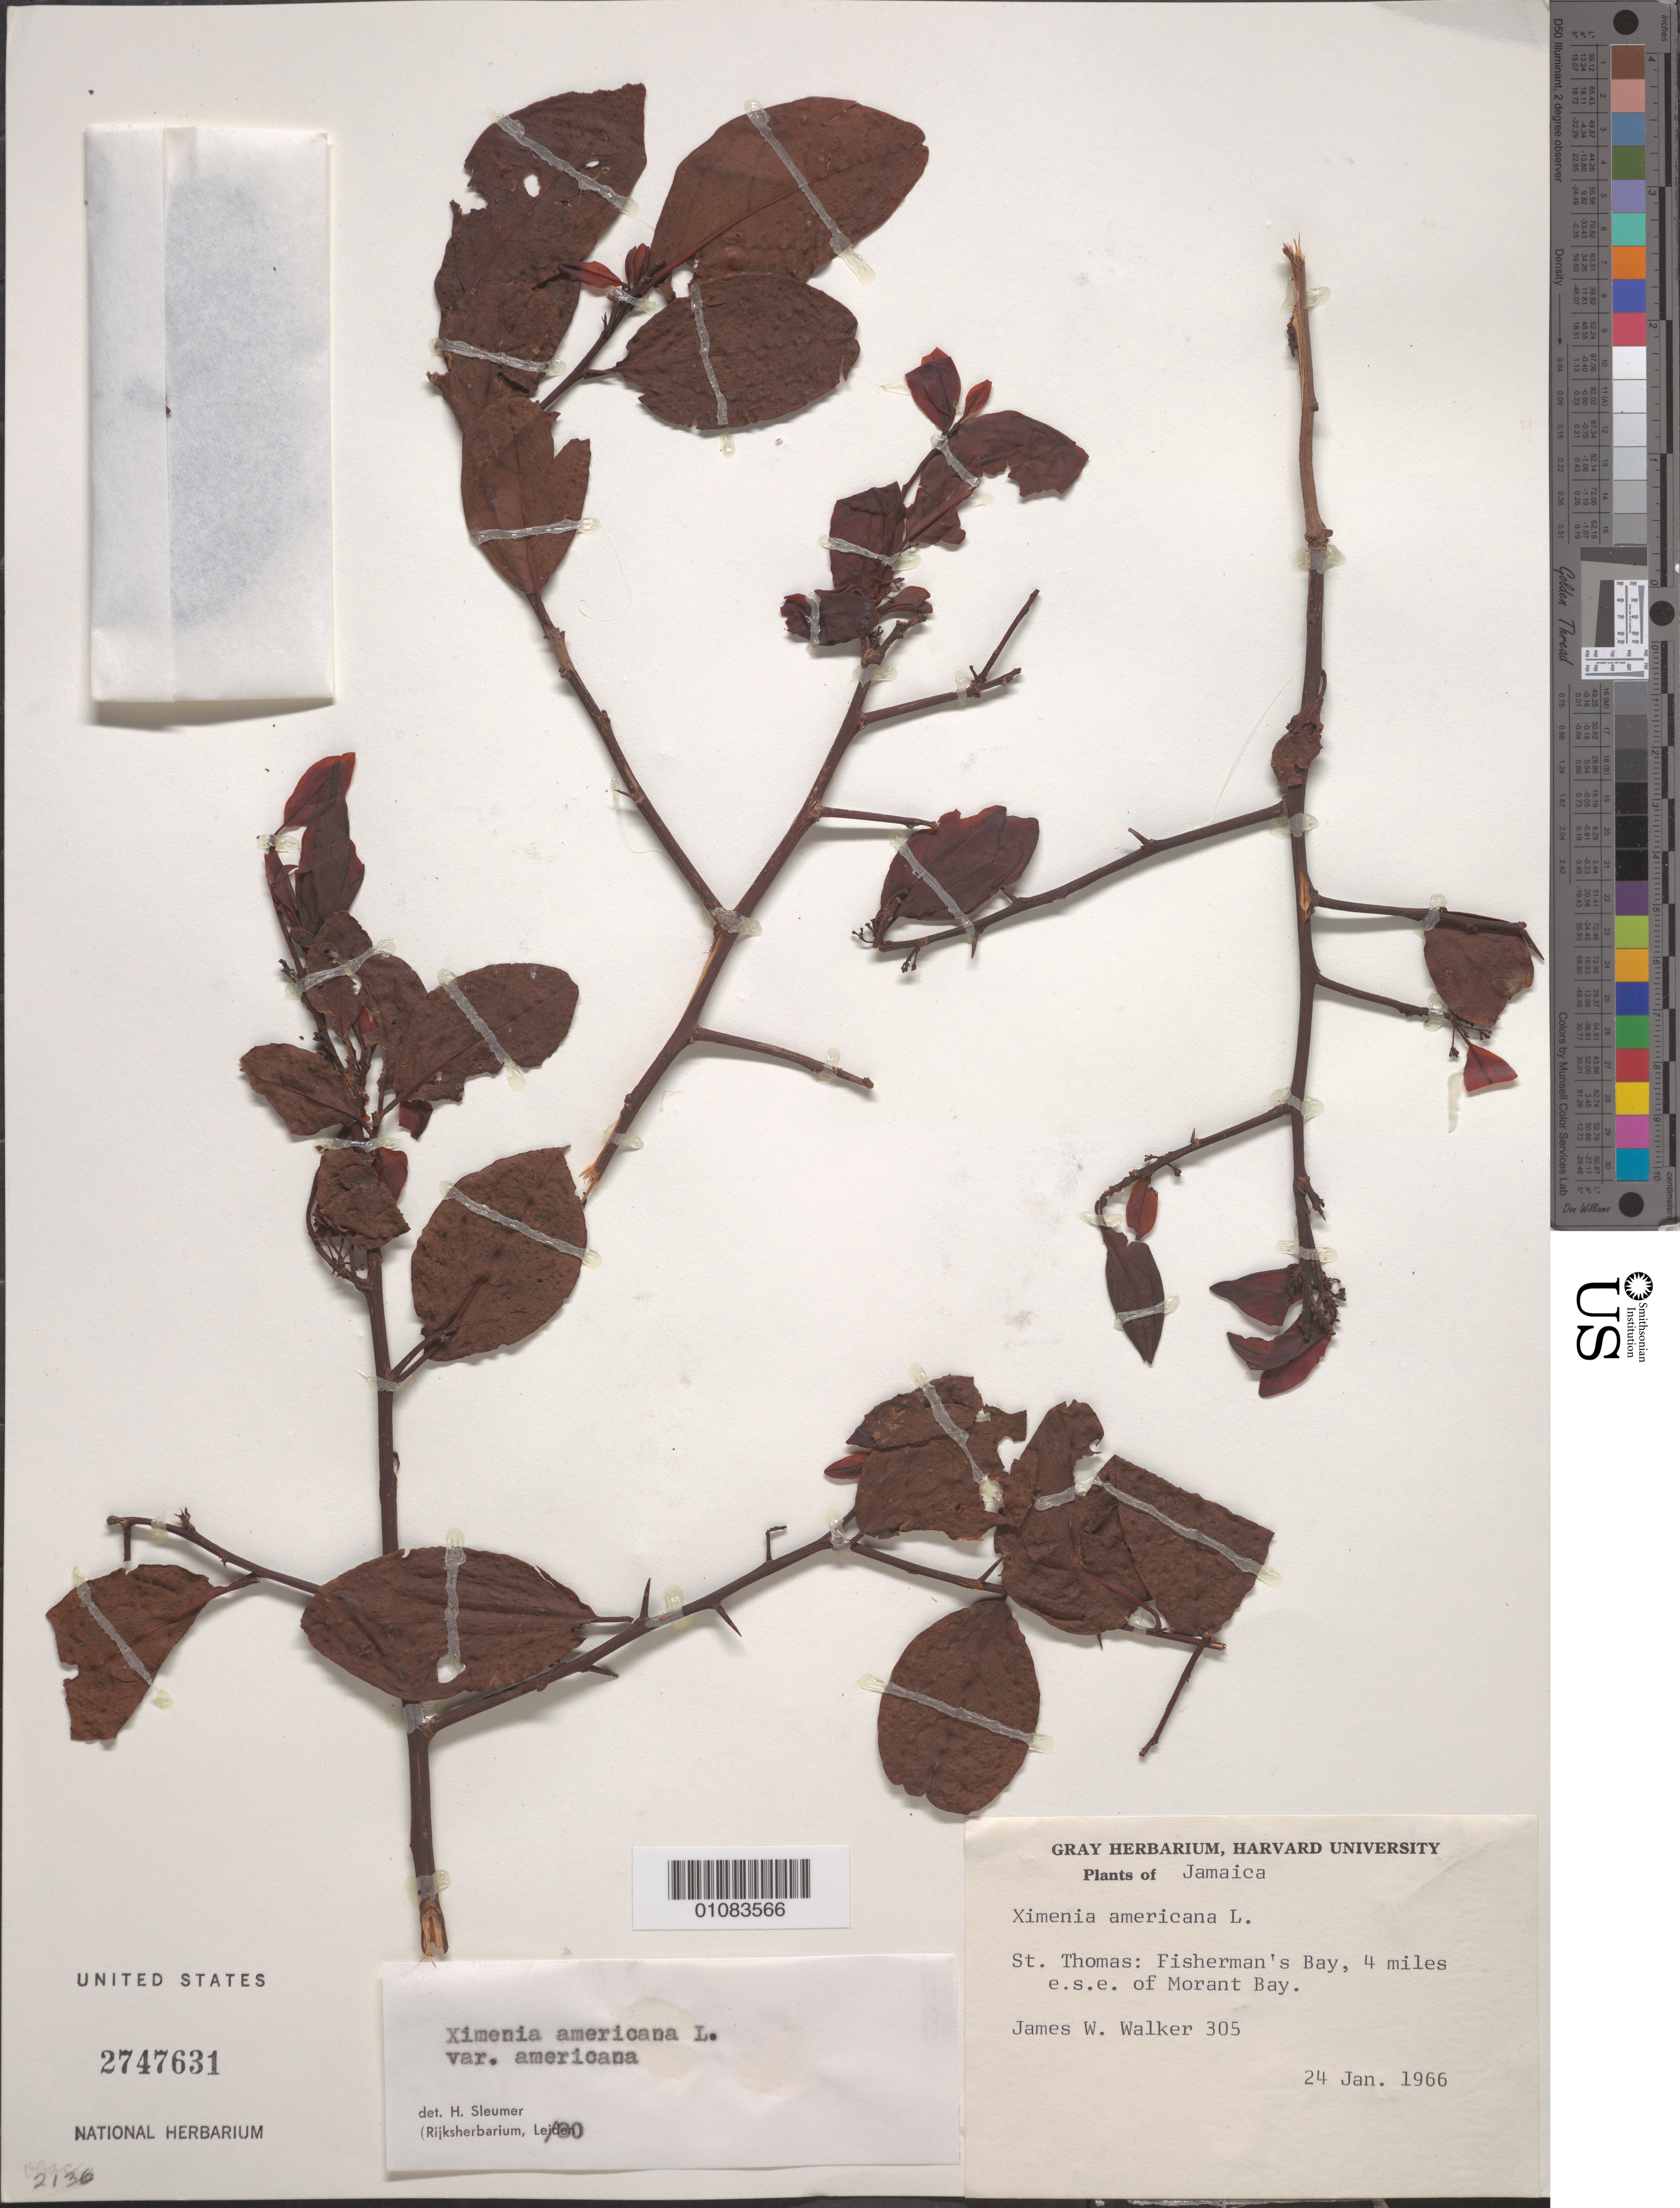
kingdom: Plantae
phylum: Tracheophyta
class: Magnoliopsida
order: Santalales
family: Ximeniaceae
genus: Ximenia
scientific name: Ximenia americana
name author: L.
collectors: J. W. Walker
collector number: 305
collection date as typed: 24 Jan 1966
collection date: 1966-01-24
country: Jamaica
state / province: Saint Thomas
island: Jamaica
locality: Fisherman's Bay, 4 miles e.s.e. of Morant Bay.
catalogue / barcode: US 2747631